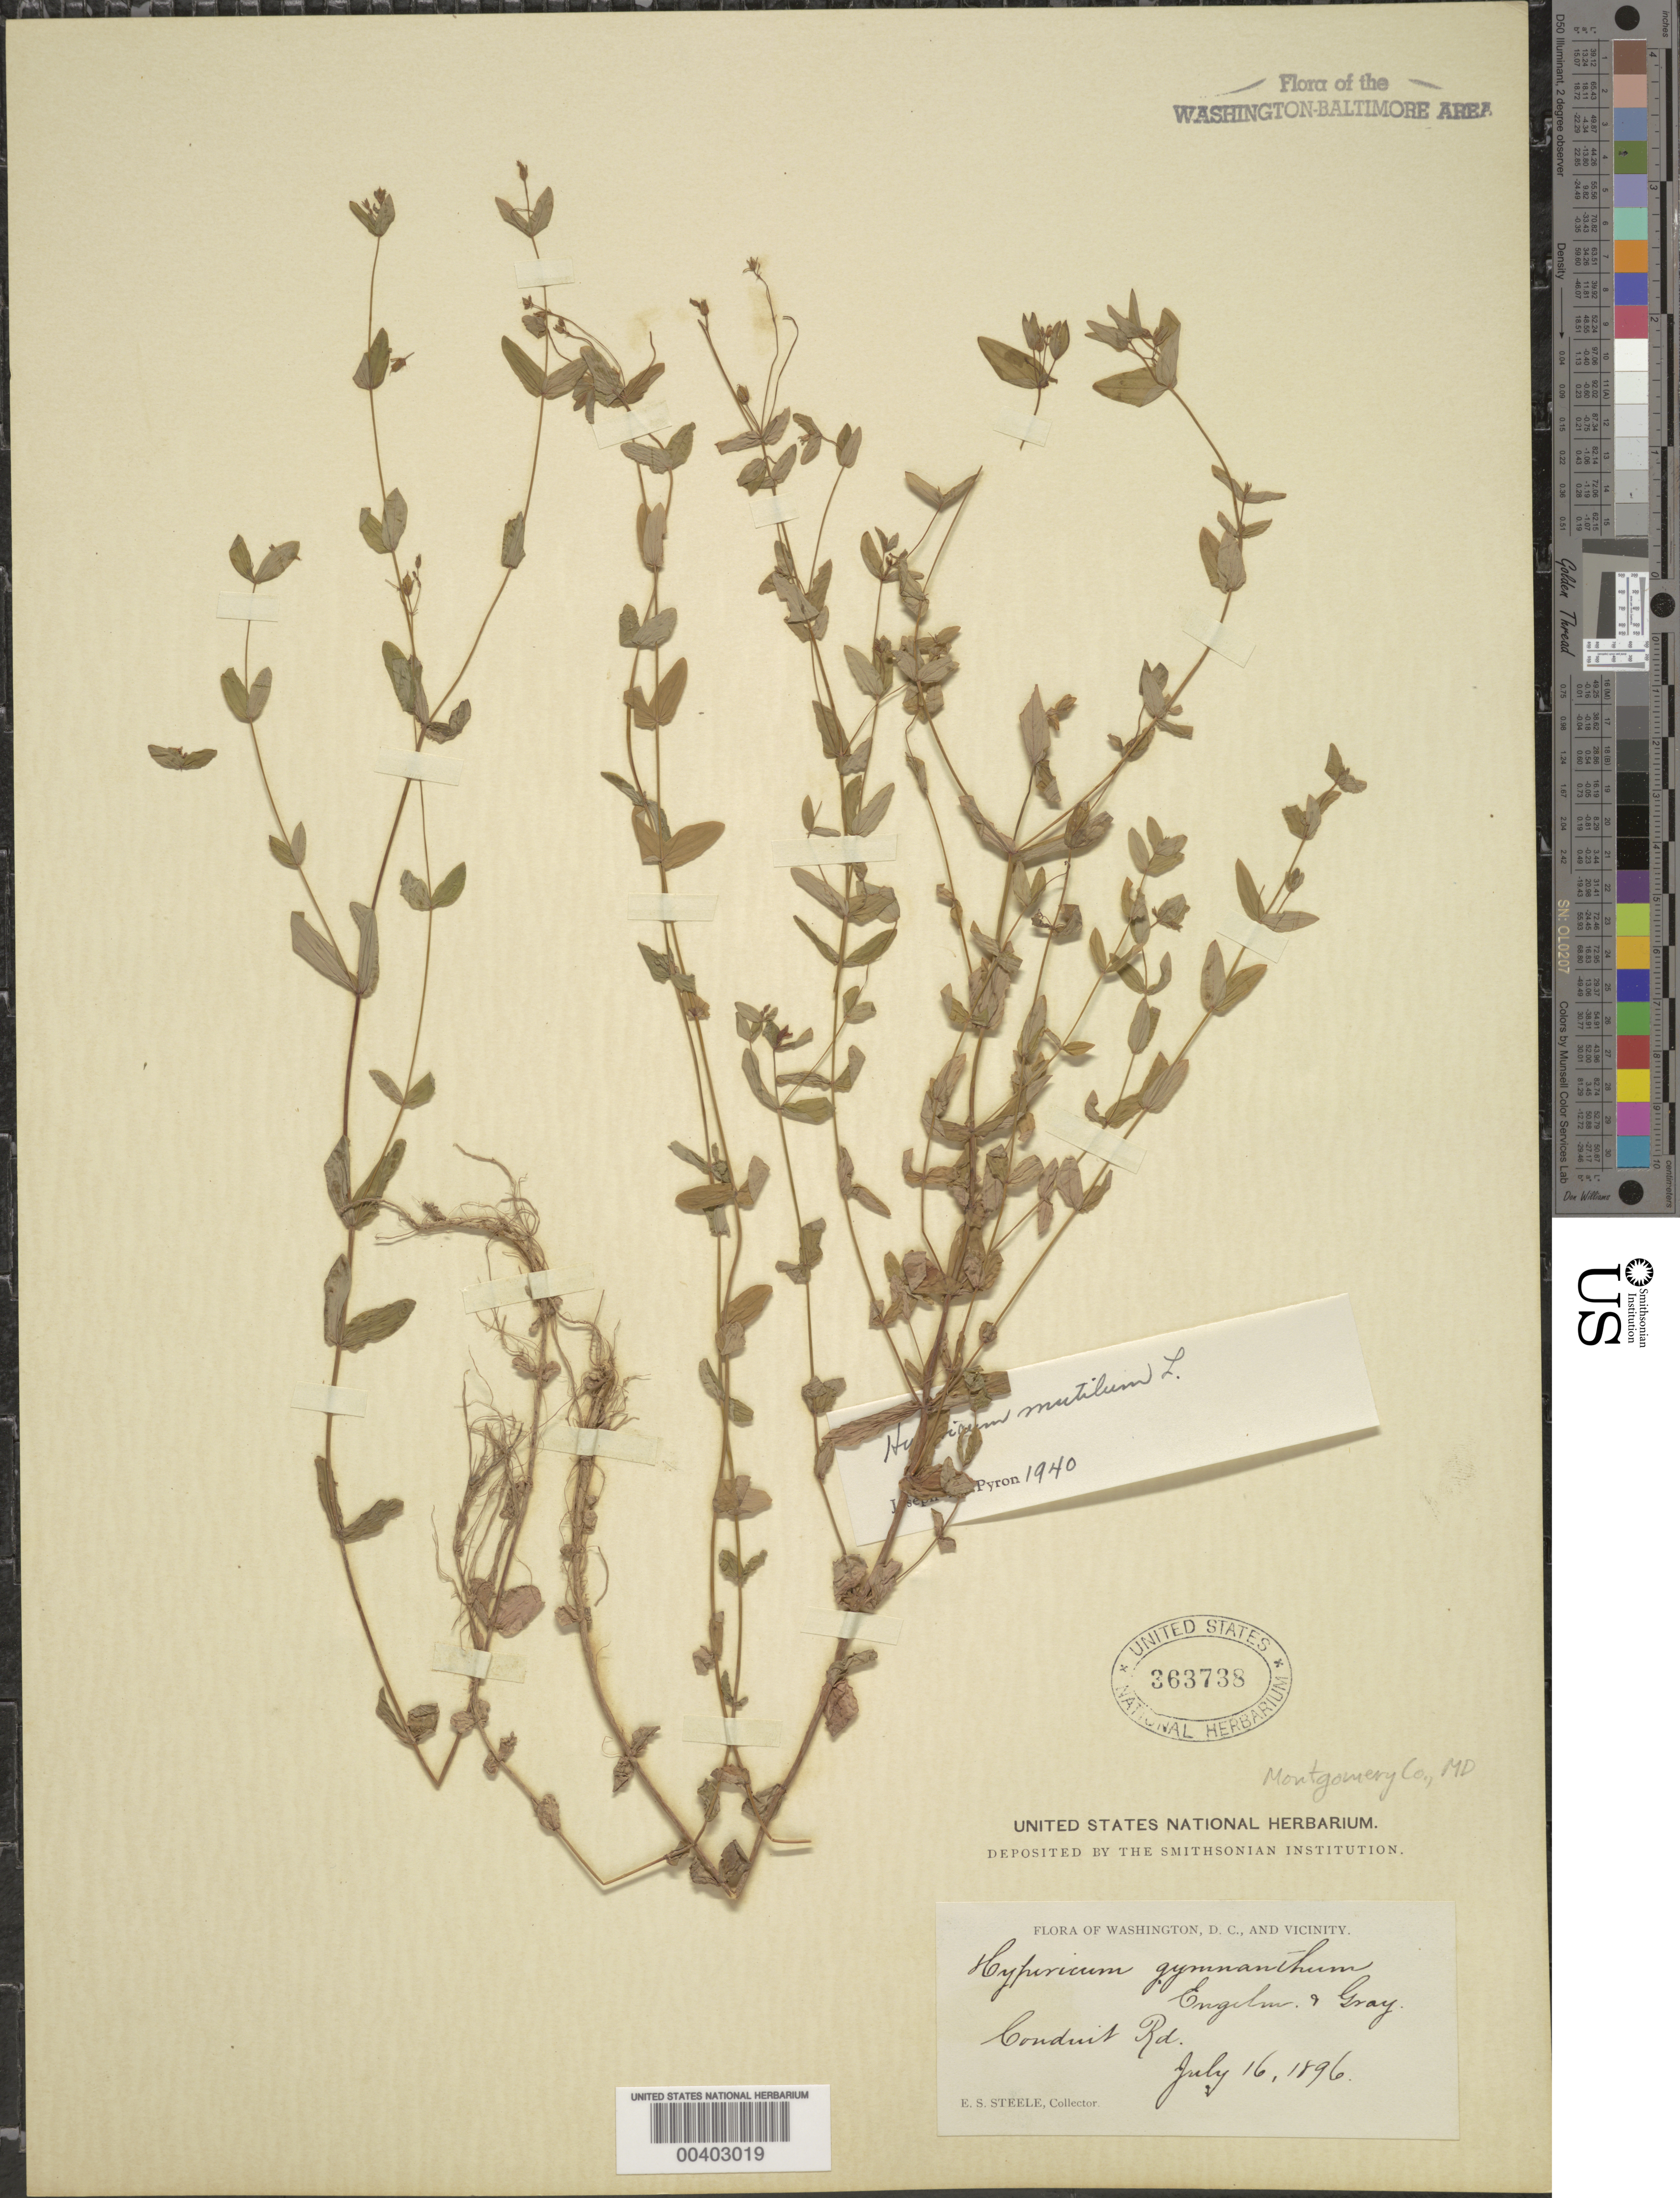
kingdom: Plantae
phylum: Tracheophyta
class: Magnoliopsida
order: Malpighiales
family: Hypericaceae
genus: Hypericum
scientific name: Hypericum mutilum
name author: L.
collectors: E. Steele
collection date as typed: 16 Jul 1896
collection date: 1896-07-16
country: United States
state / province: Maryland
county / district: Montgomery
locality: Conduit Road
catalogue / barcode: US 363738